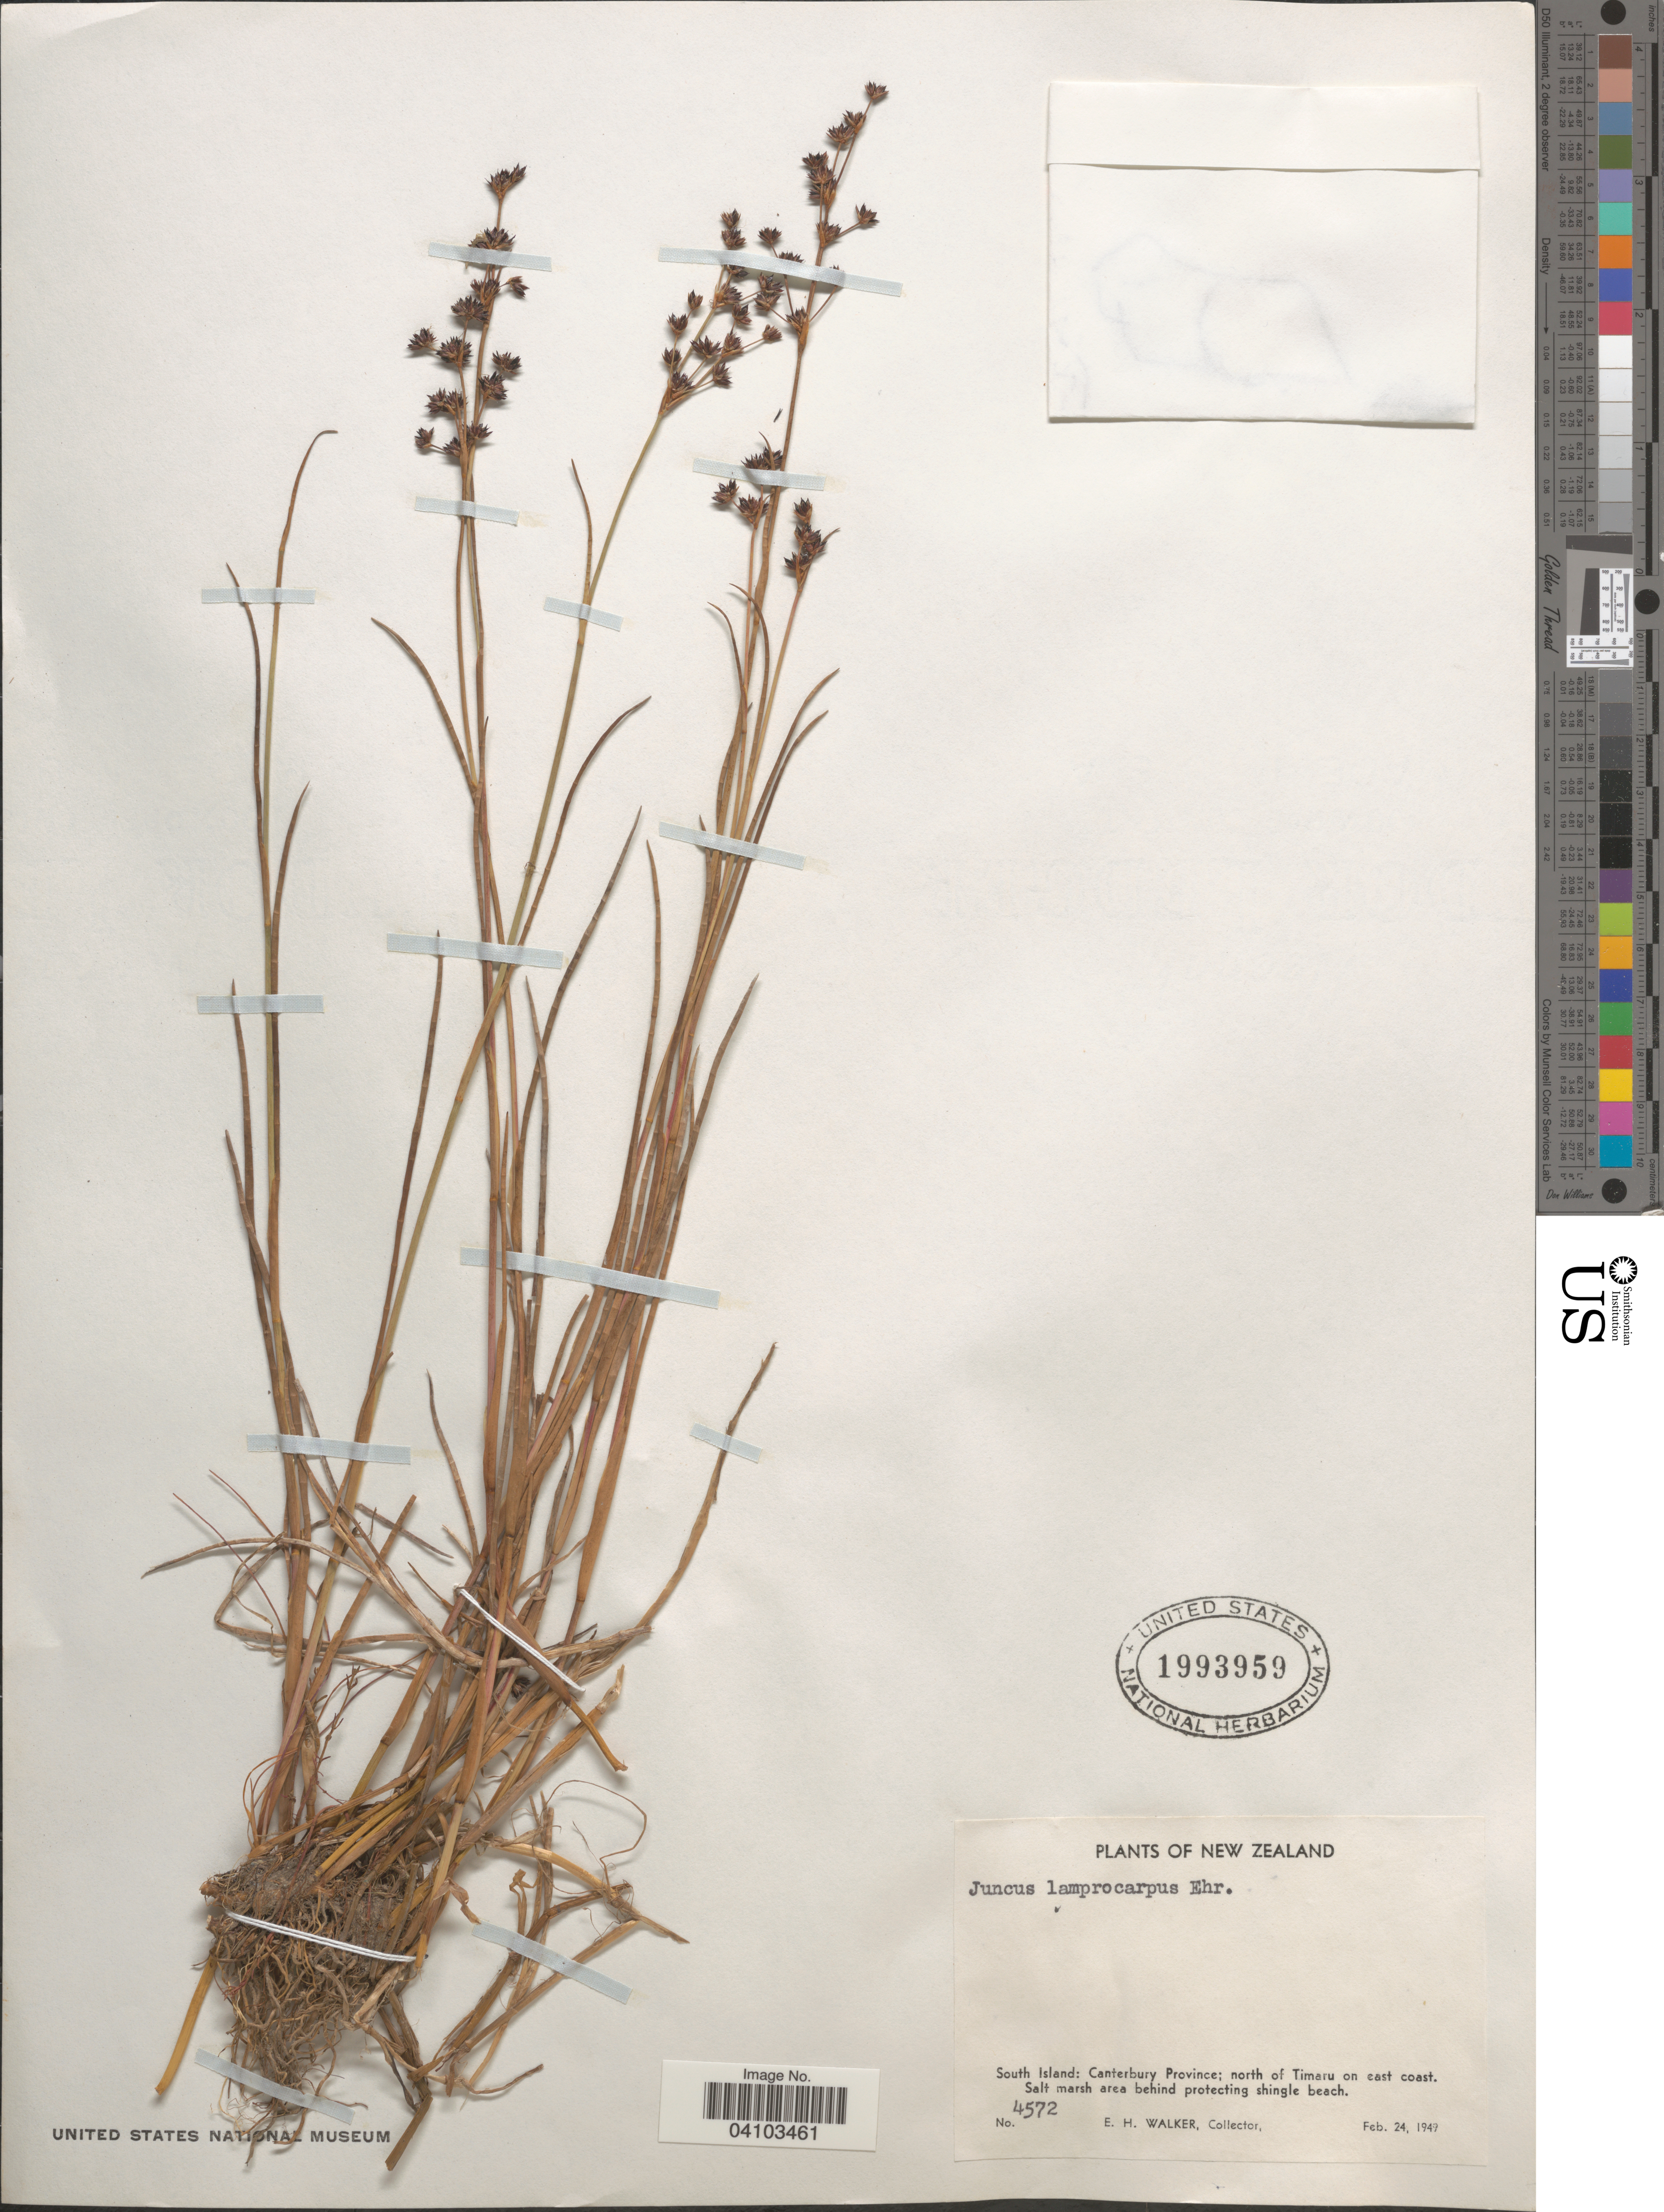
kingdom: Plantae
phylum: Tracheophyta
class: Liliopsida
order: Poales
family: Juncaceae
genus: Juncus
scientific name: Juncus lampocarpus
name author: Ehrh.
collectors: E. H. Walker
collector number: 4572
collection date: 1949-02-24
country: New Zealand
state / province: Canterbury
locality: South Island: north of Timaru on east coast.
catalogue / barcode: US 1993959